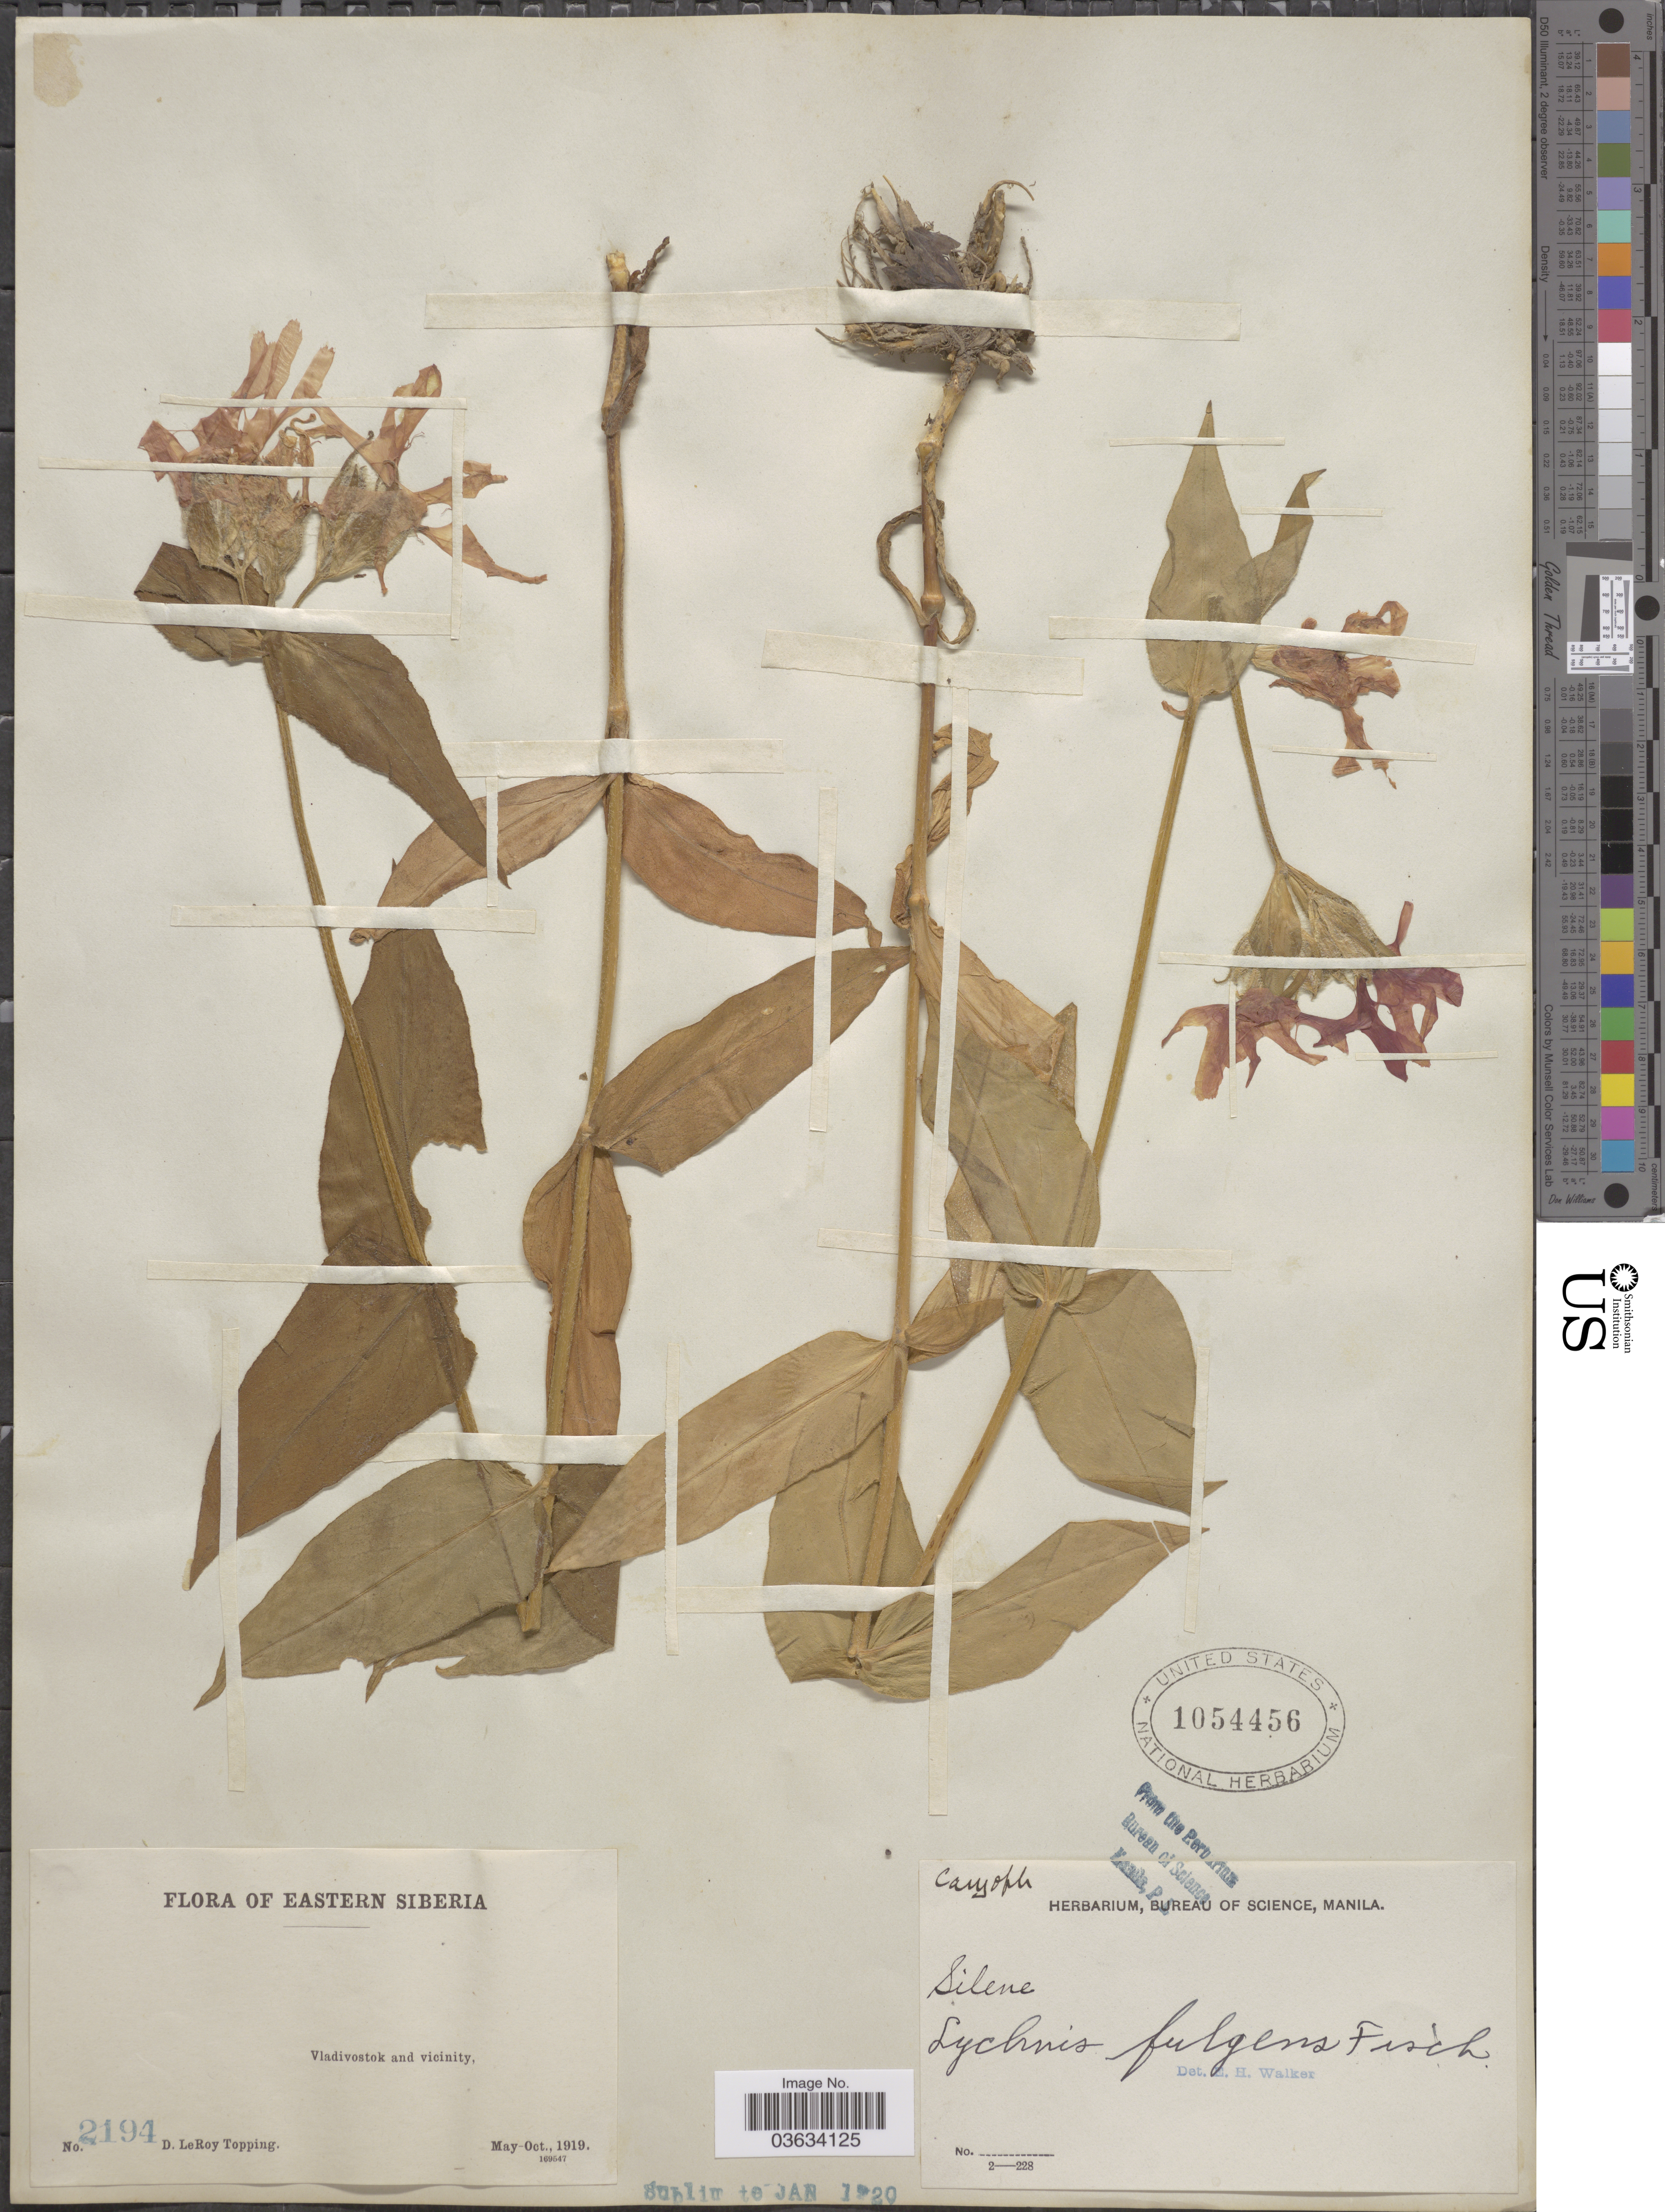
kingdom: Plantae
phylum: Tracheophyta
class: Magnoliopsida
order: Caryophyllales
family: Caryophyllaceae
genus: Silene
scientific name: Silene fulgens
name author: (Fisch.) E.H.L. Krause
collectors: D. L. Topping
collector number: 2194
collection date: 1919-05/1919-10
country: Russian Federation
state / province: Primorsky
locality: Eastern Siberia. Vladivostok and vicinity.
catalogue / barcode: US 1054456